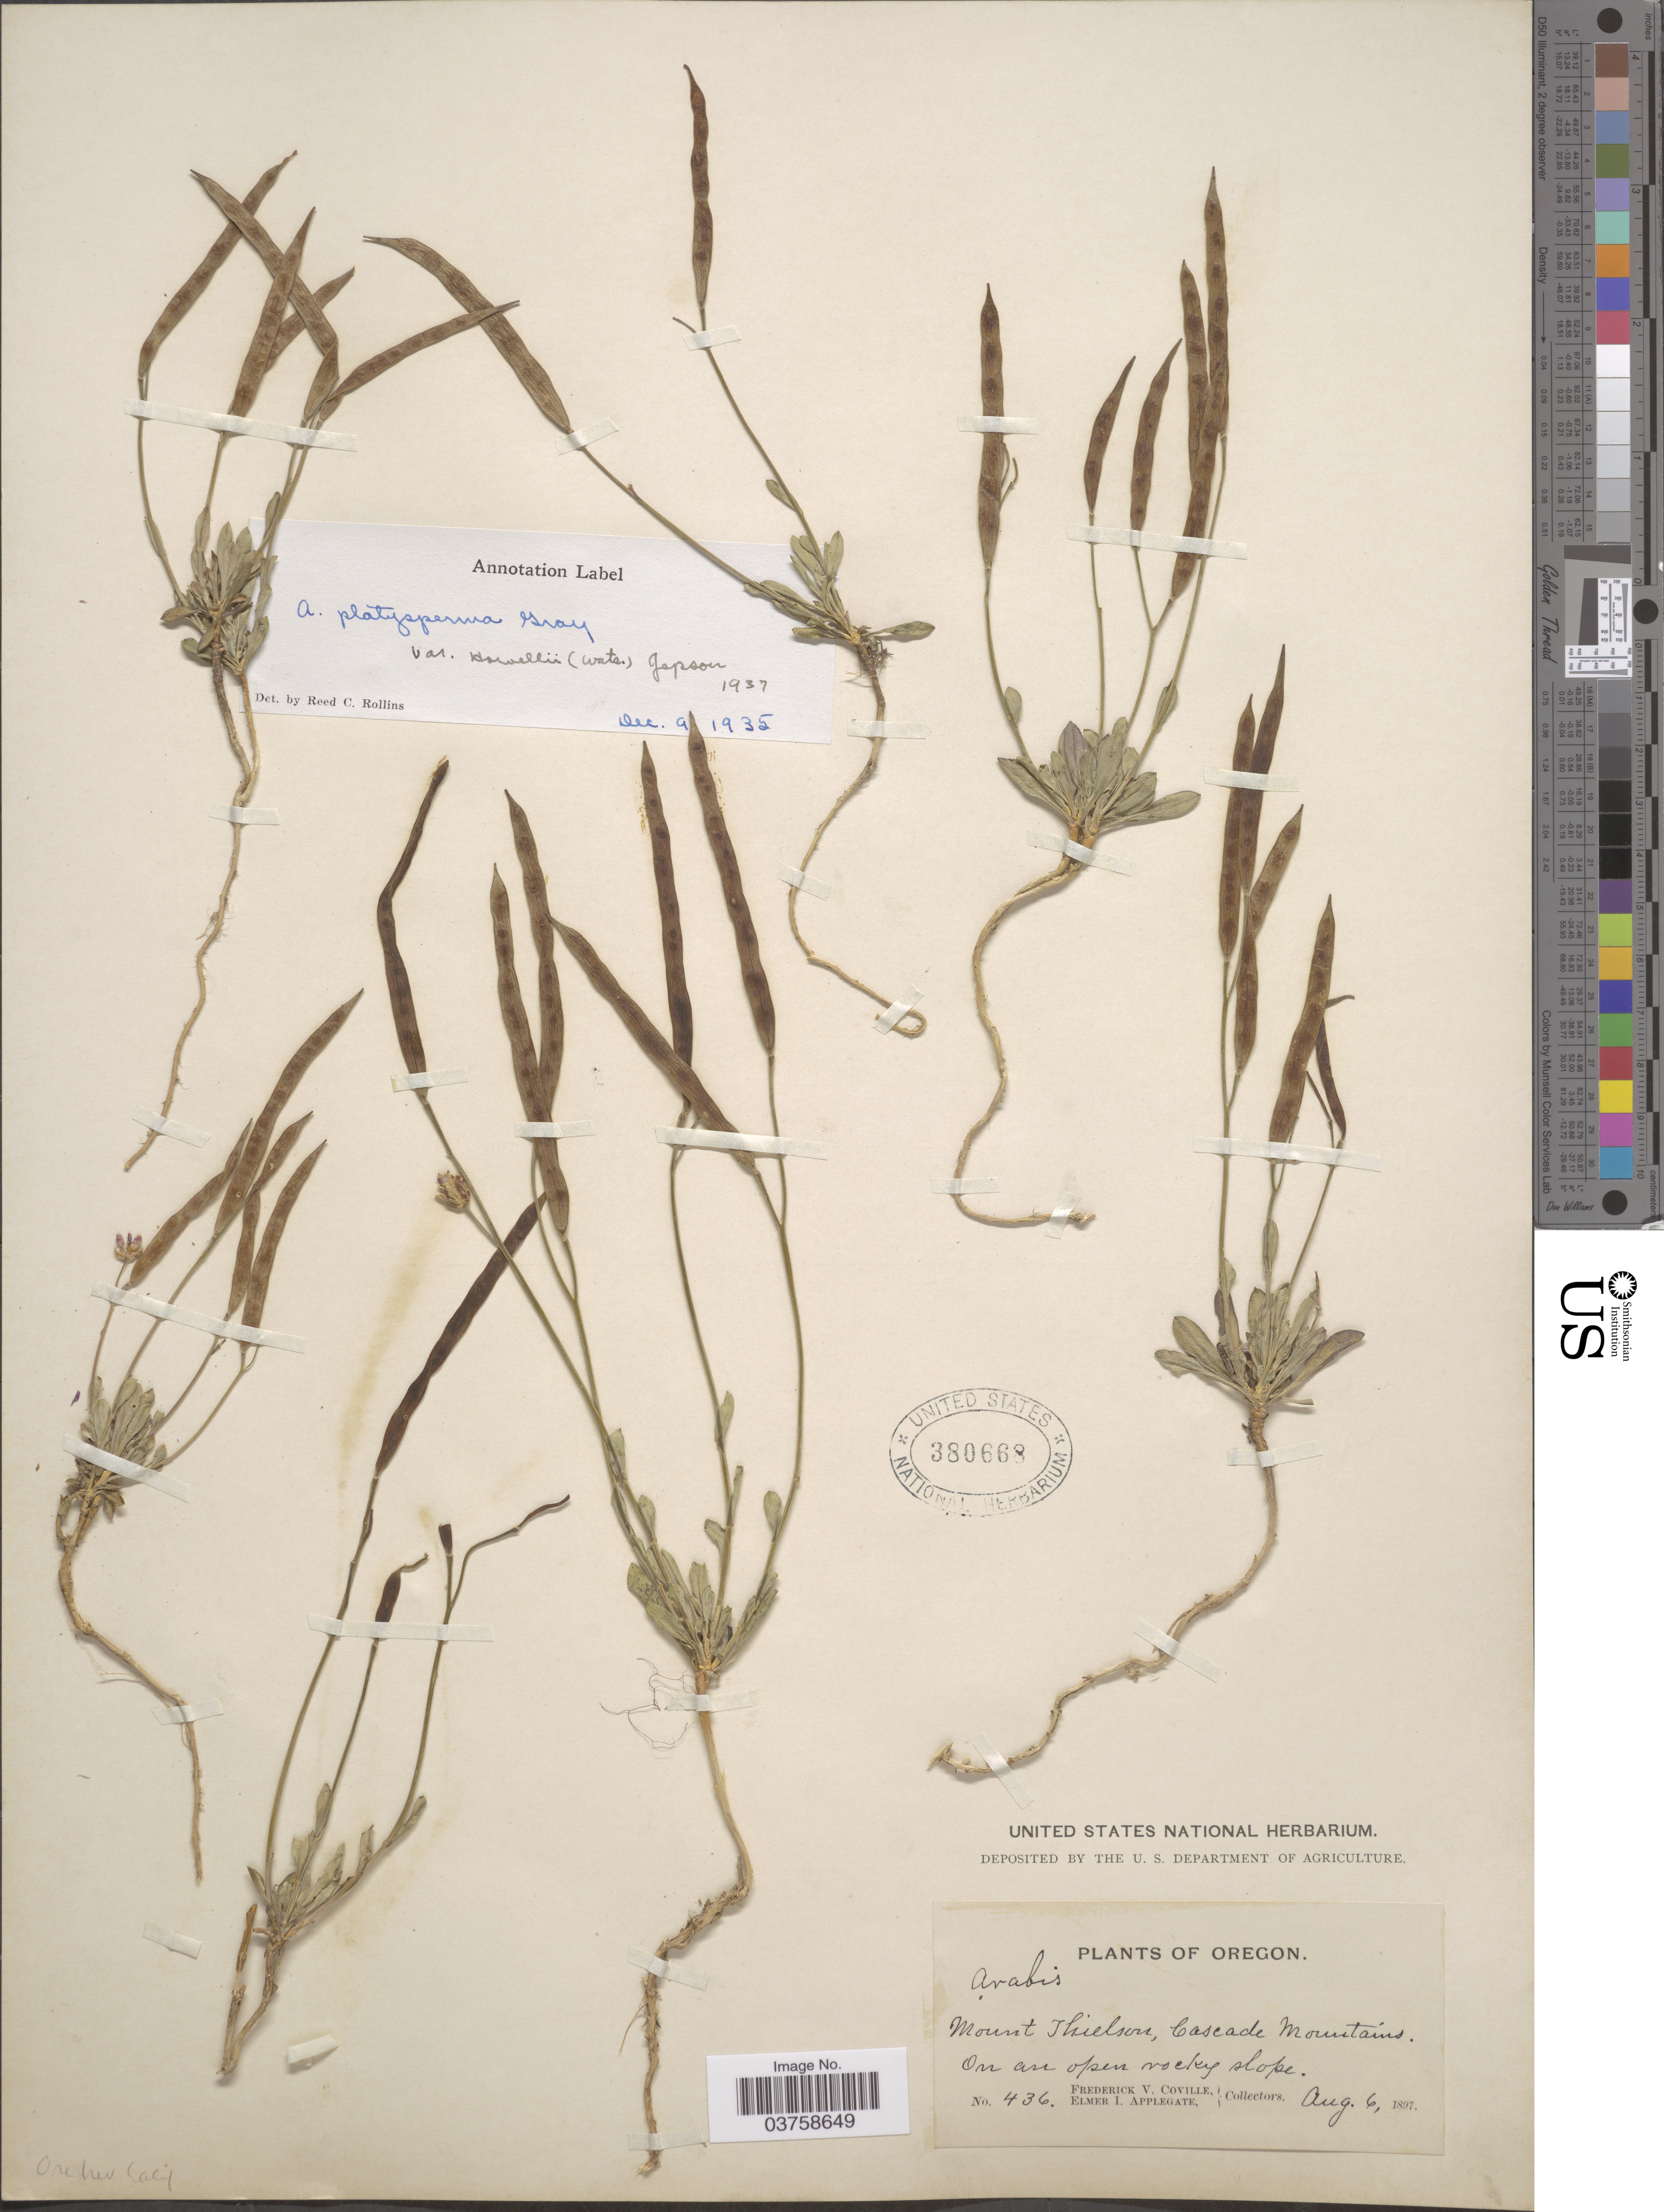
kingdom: Plantae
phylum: Tracheophyta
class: Magnoliopsida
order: Brassicales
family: Brassicaceae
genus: Arabis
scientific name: Arabis platysperma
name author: A. Gray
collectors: F. V. Coville & E. I. Applegate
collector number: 436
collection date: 1897-08-06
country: United States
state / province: Oregon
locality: Mount Thielson, Cascade Mountains.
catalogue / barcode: US 380668